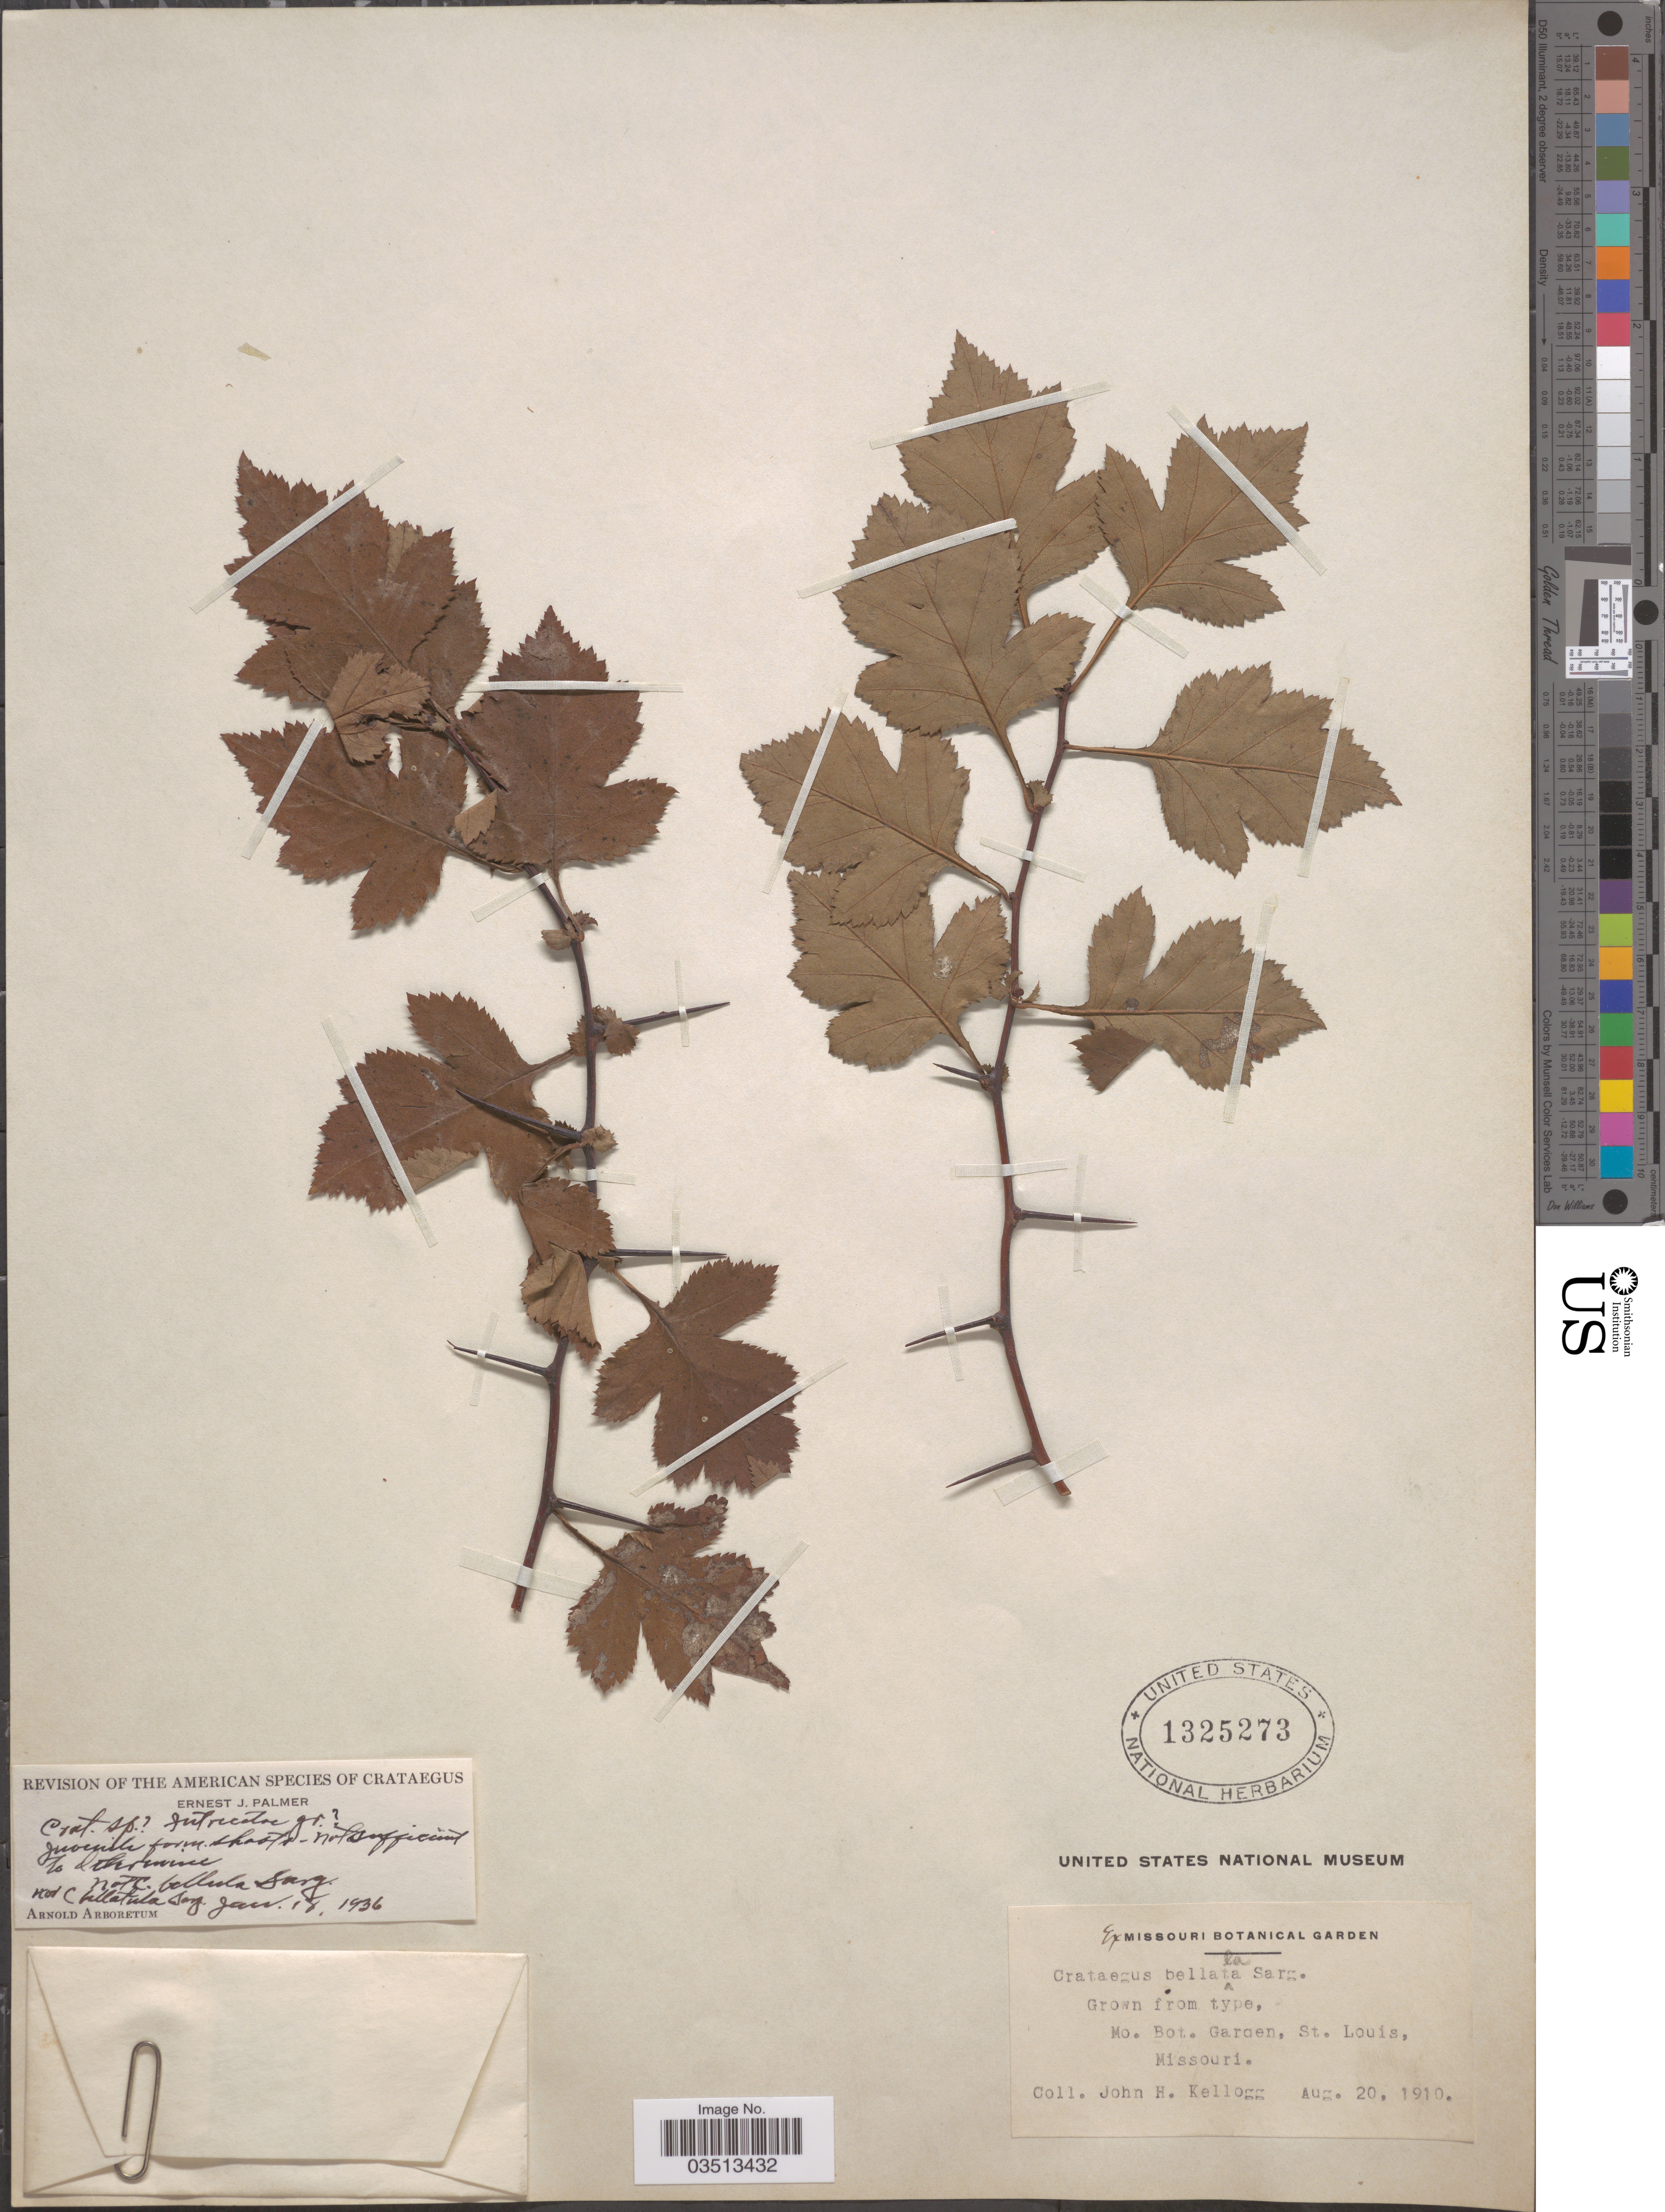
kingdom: Plantae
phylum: Tracheophyta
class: Magnoliopsida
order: Rosales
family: Rosaceae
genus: Crataegus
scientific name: Crataegus bellatula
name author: Sarg.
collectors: J. H. Kellogg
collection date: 1910-08-20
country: United States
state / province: Missouri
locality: Mo. Bot. Garden, St. Louis.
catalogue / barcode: US 1325273